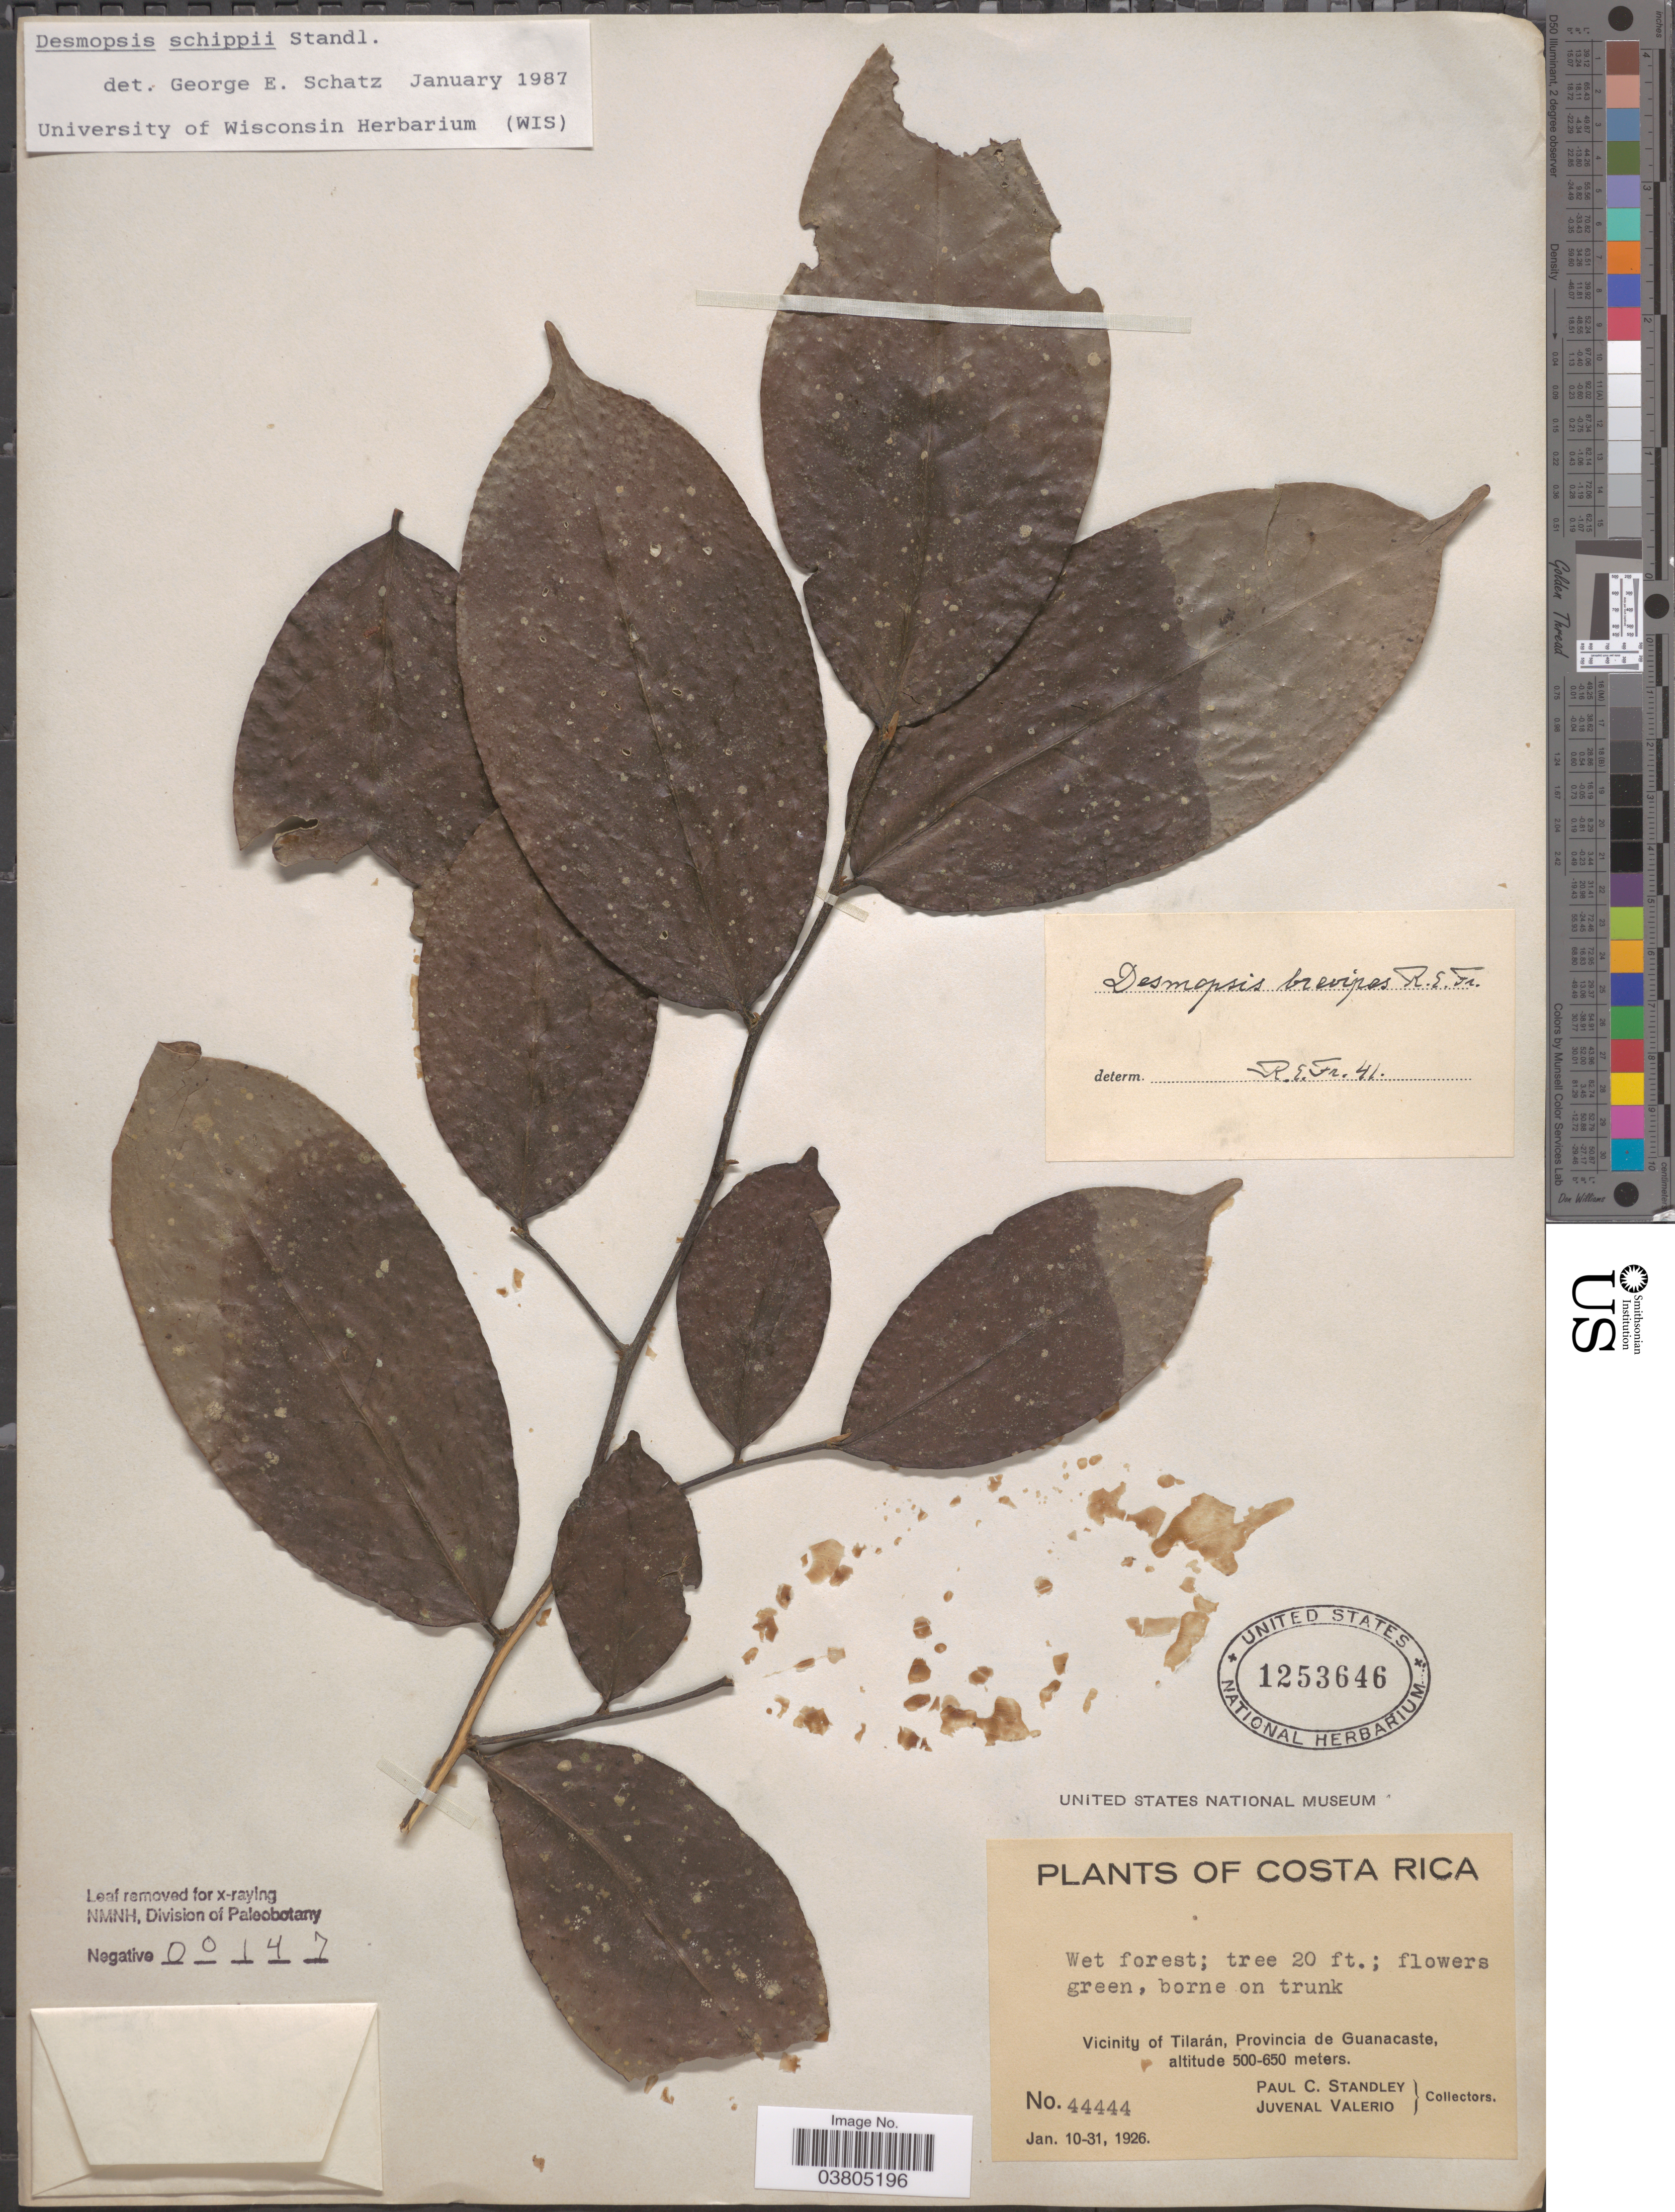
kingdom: Plantae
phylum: Tracheophyta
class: Magnoliopsida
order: Magnoliales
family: Annonaceae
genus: Desmopsis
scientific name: Desmopsis schippii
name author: Standl.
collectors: P. C. Standley & J. Valerio R.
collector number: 44444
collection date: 1926-01-10/1926-01-31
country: Costa Rica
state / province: Guanacaste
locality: Vicinity of Tilarán.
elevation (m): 500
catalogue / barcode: US 1253646